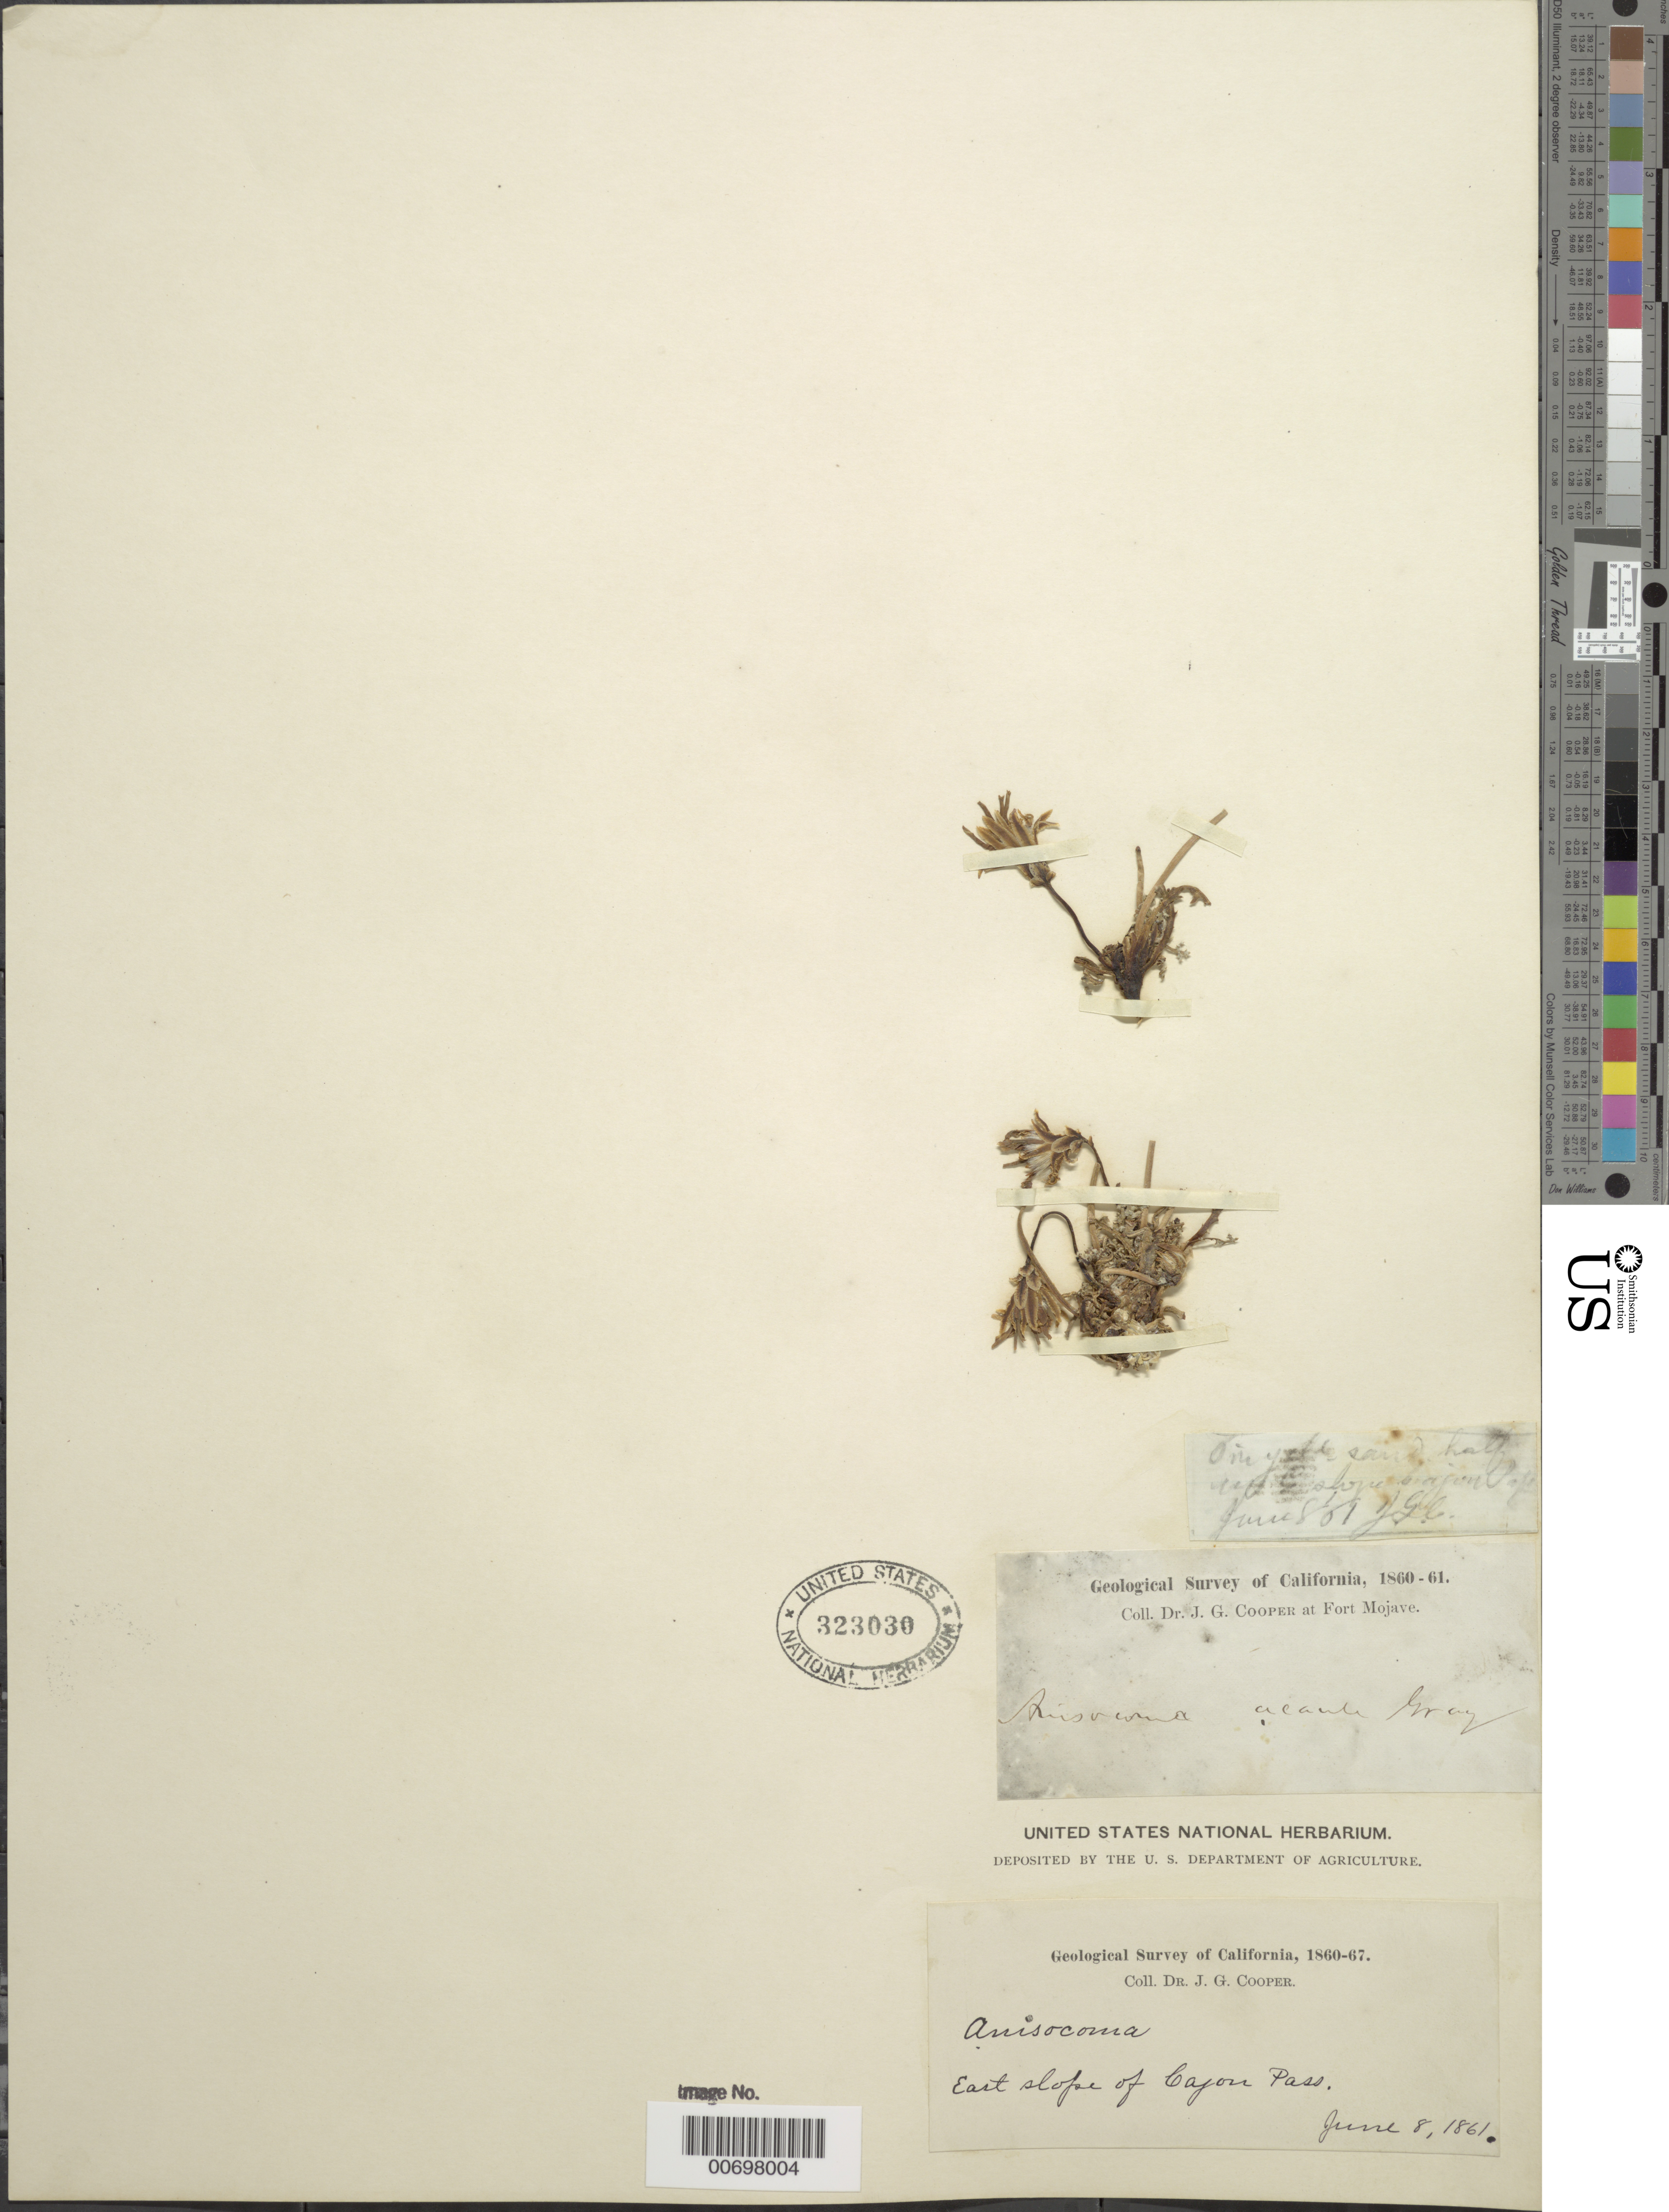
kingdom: Plantae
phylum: Tracheophyta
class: Magnoliopsida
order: Asterales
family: Asteraceae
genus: Anisocoma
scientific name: Anisocoma acaulis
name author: Torr. & A. Gray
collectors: J. G. Cooper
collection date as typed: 08 Jun 1861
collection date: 1861-06-08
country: United States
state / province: California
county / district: San Bernardino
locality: East slope of Cajon Pass.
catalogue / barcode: US 323030